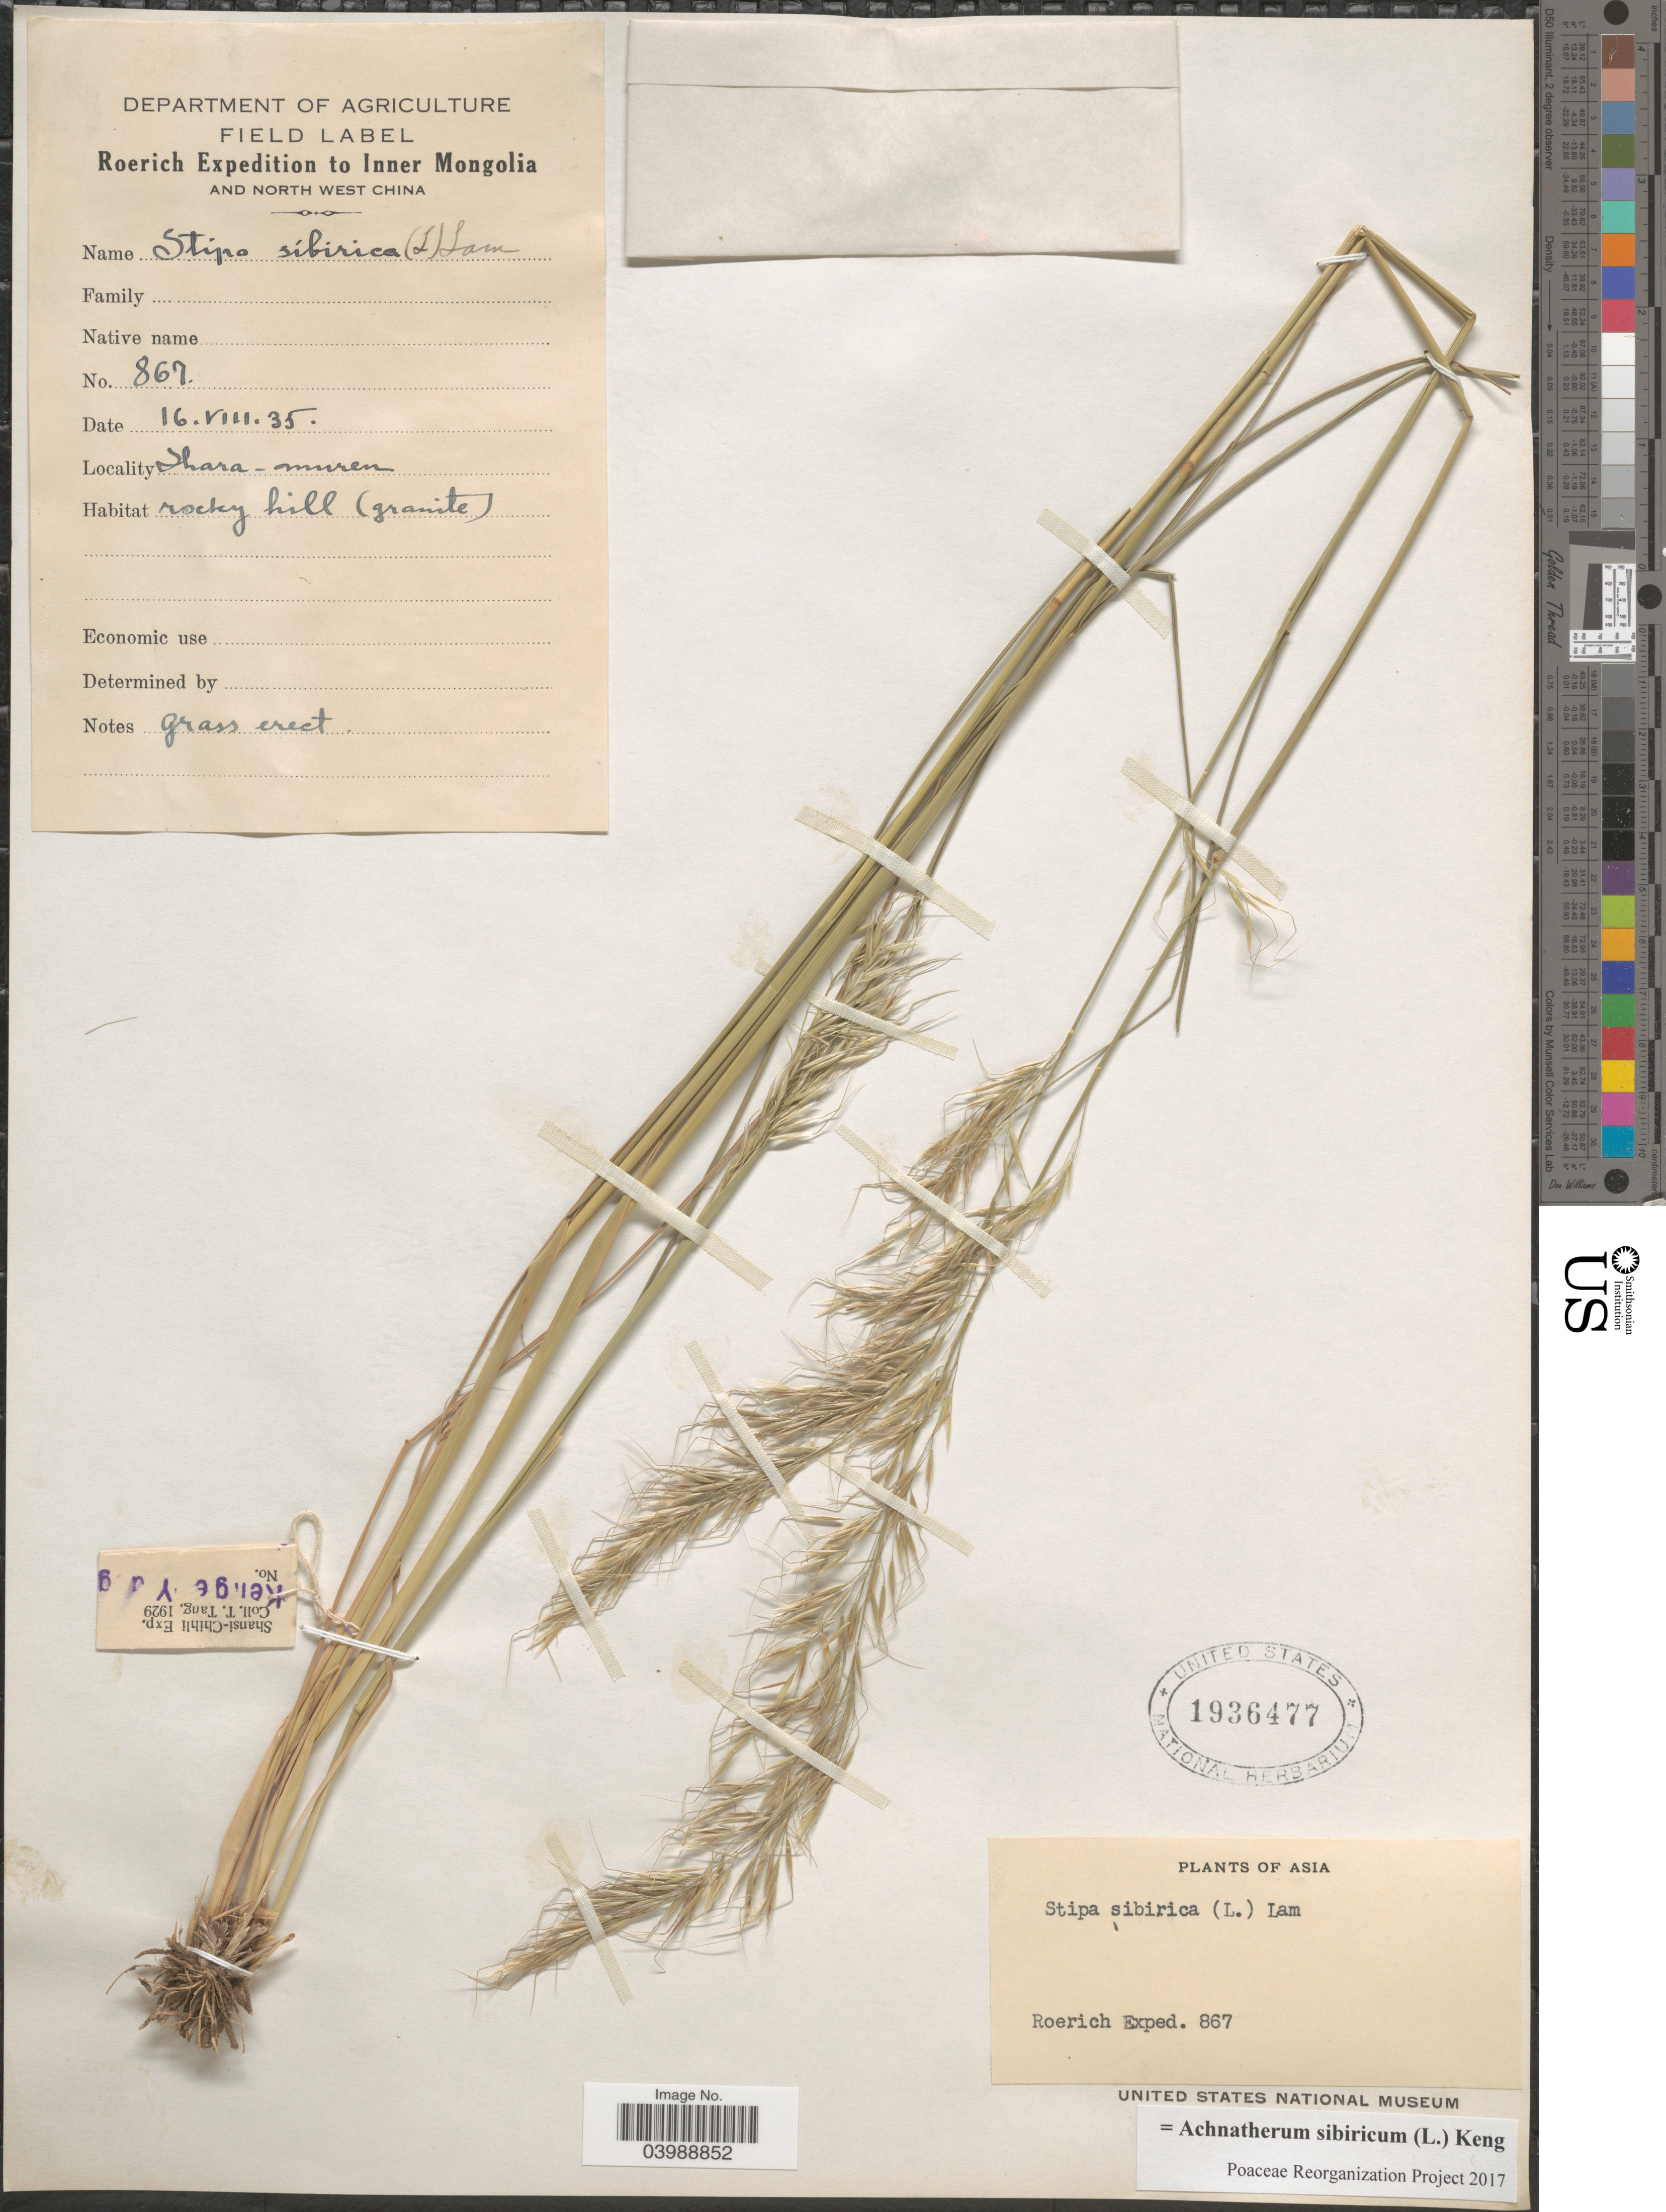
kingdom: Plantae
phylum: Tracheophyta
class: Liliopsida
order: Poales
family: Poaceae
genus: Achnatherum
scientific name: Achnatherum sibiricum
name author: (L.) Keng ex Tzvelev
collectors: Roerich Expedition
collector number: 867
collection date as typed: Transcribed d/m/y: 16/8/35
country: China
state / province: Nei Monggol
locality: Inner Mongolia and North West China. Shara-muren. Rocky hill (granite).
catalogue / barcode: US 1936477